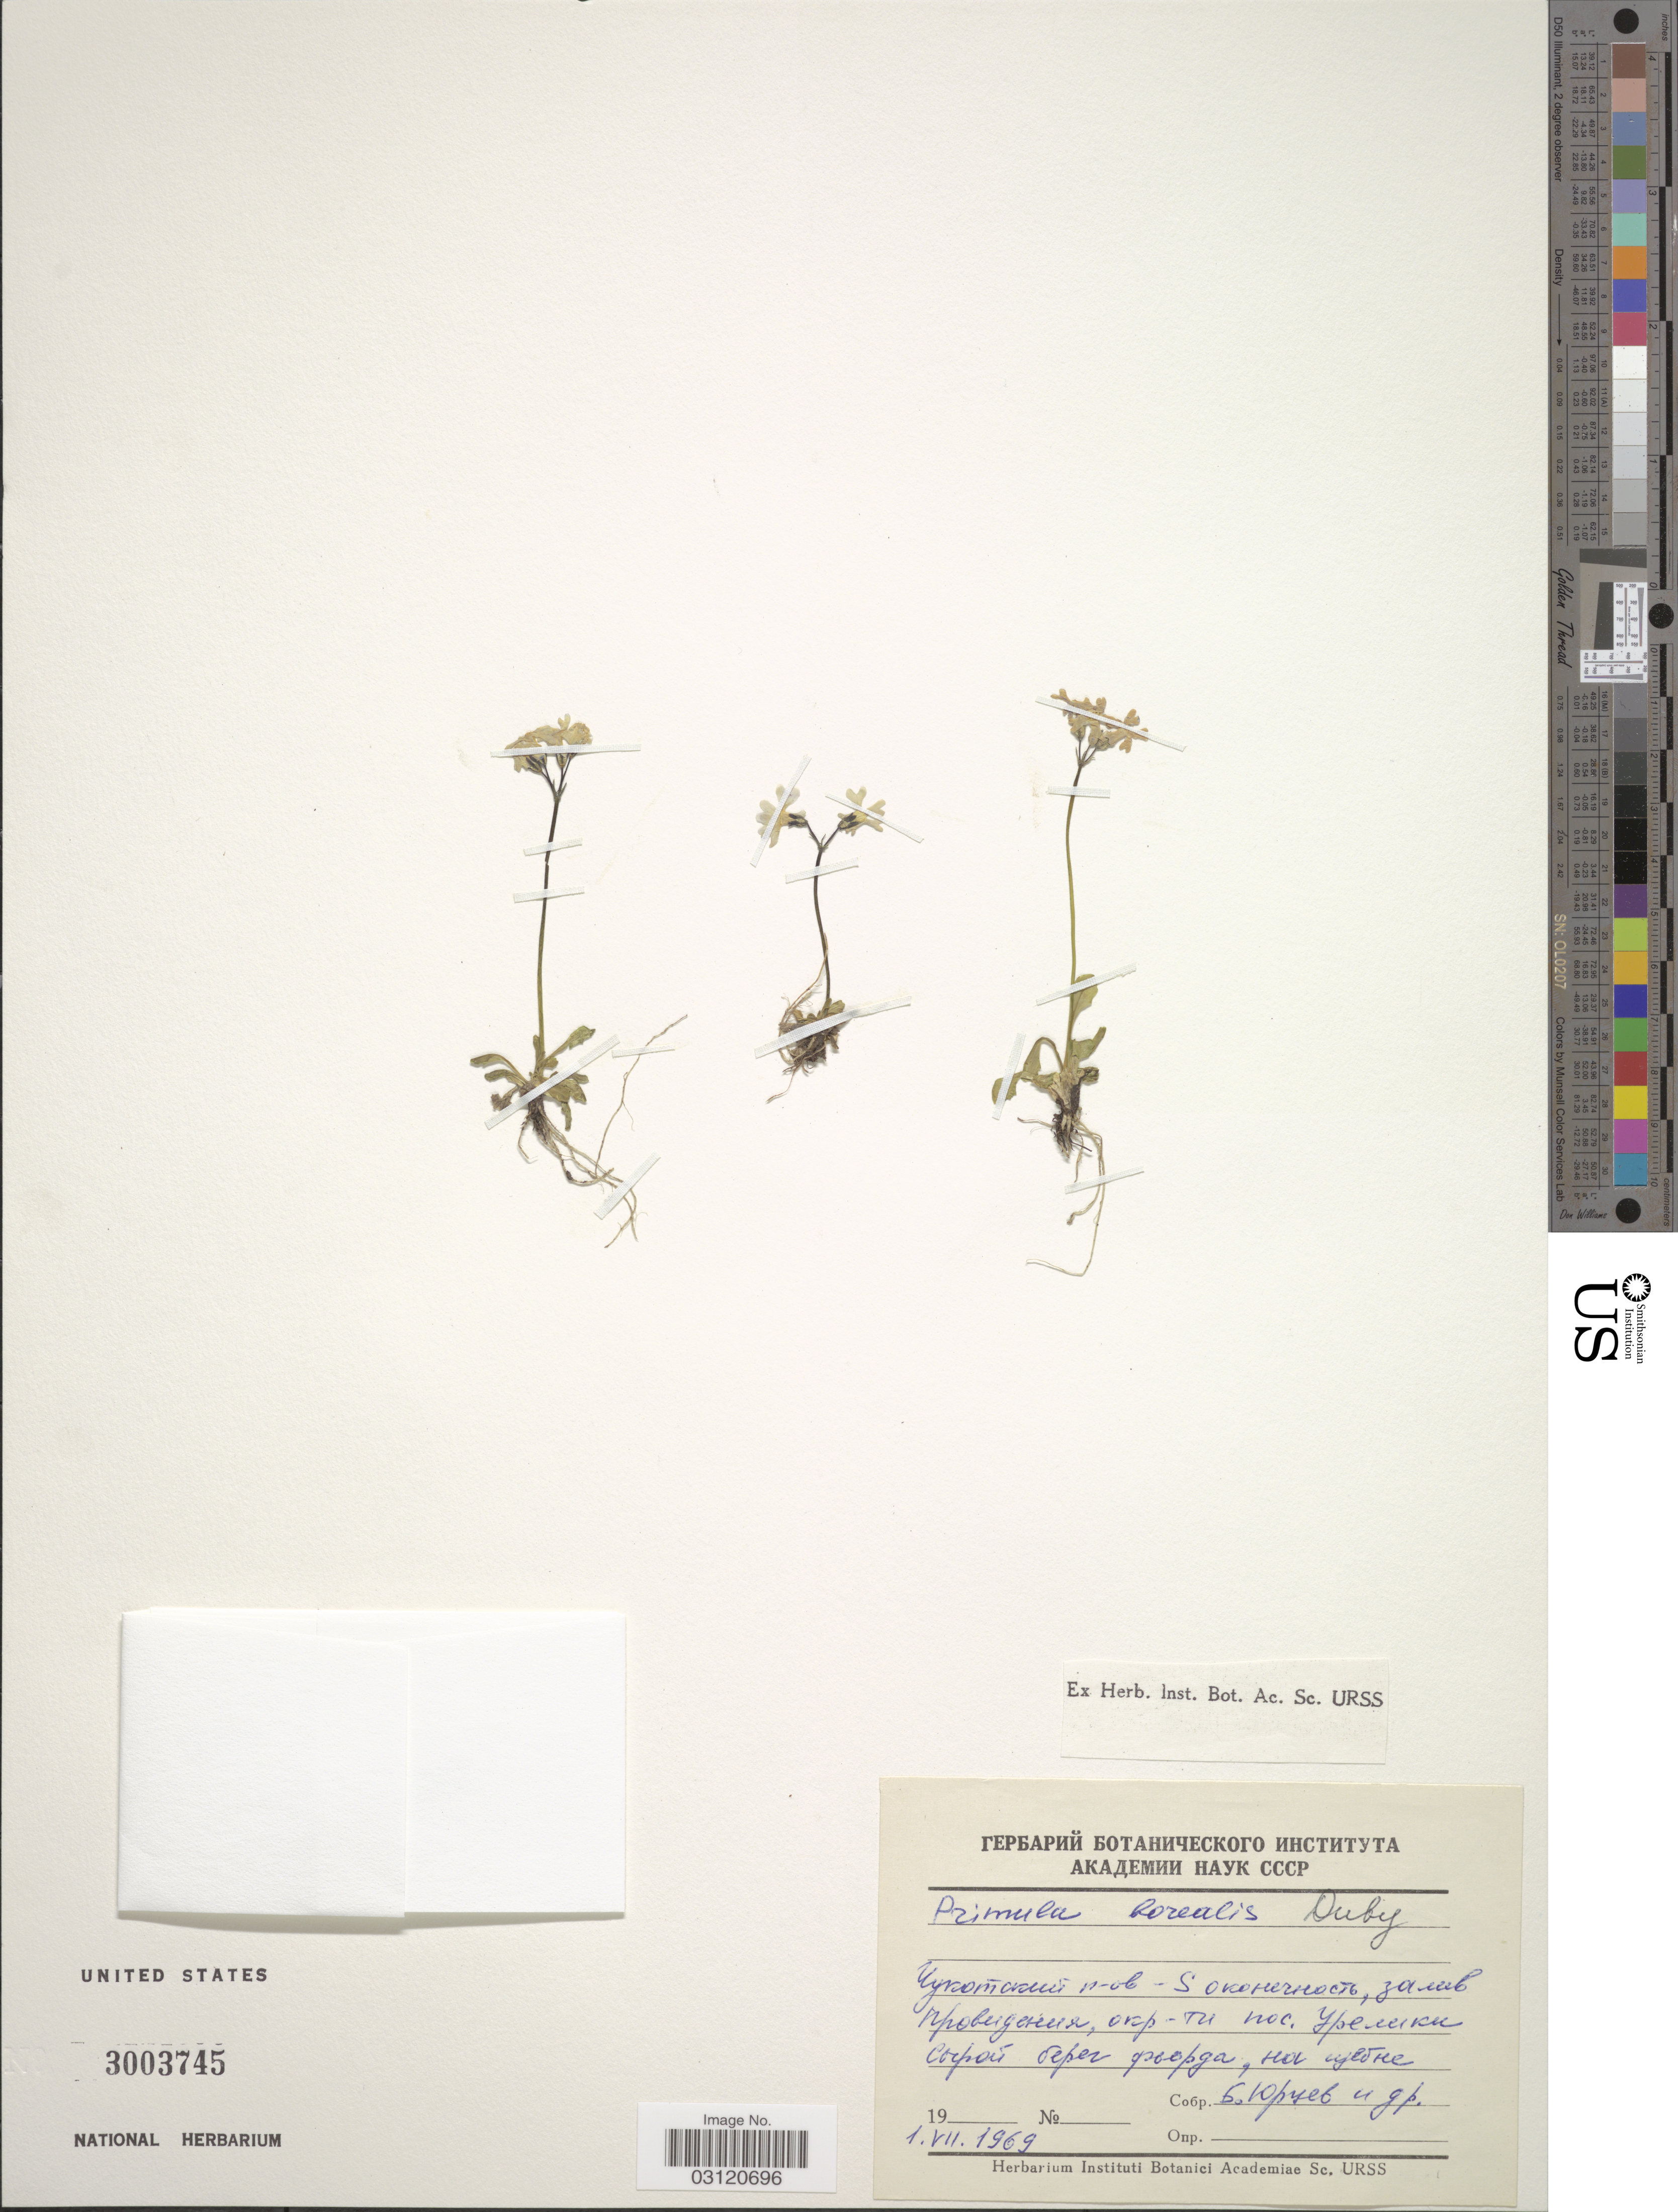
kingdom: Plantae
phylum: Tracheophyta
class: Magnoliopsida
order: Ericales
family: Primulaceae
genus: Primula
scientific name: Primula borealis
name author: Duby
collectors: B. Urtsev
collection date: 1969-07-01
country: Russian Federation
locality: Chukchi Peninsula, Providence Bay, vicinity of village Ureliki.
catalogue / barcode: US 3003745